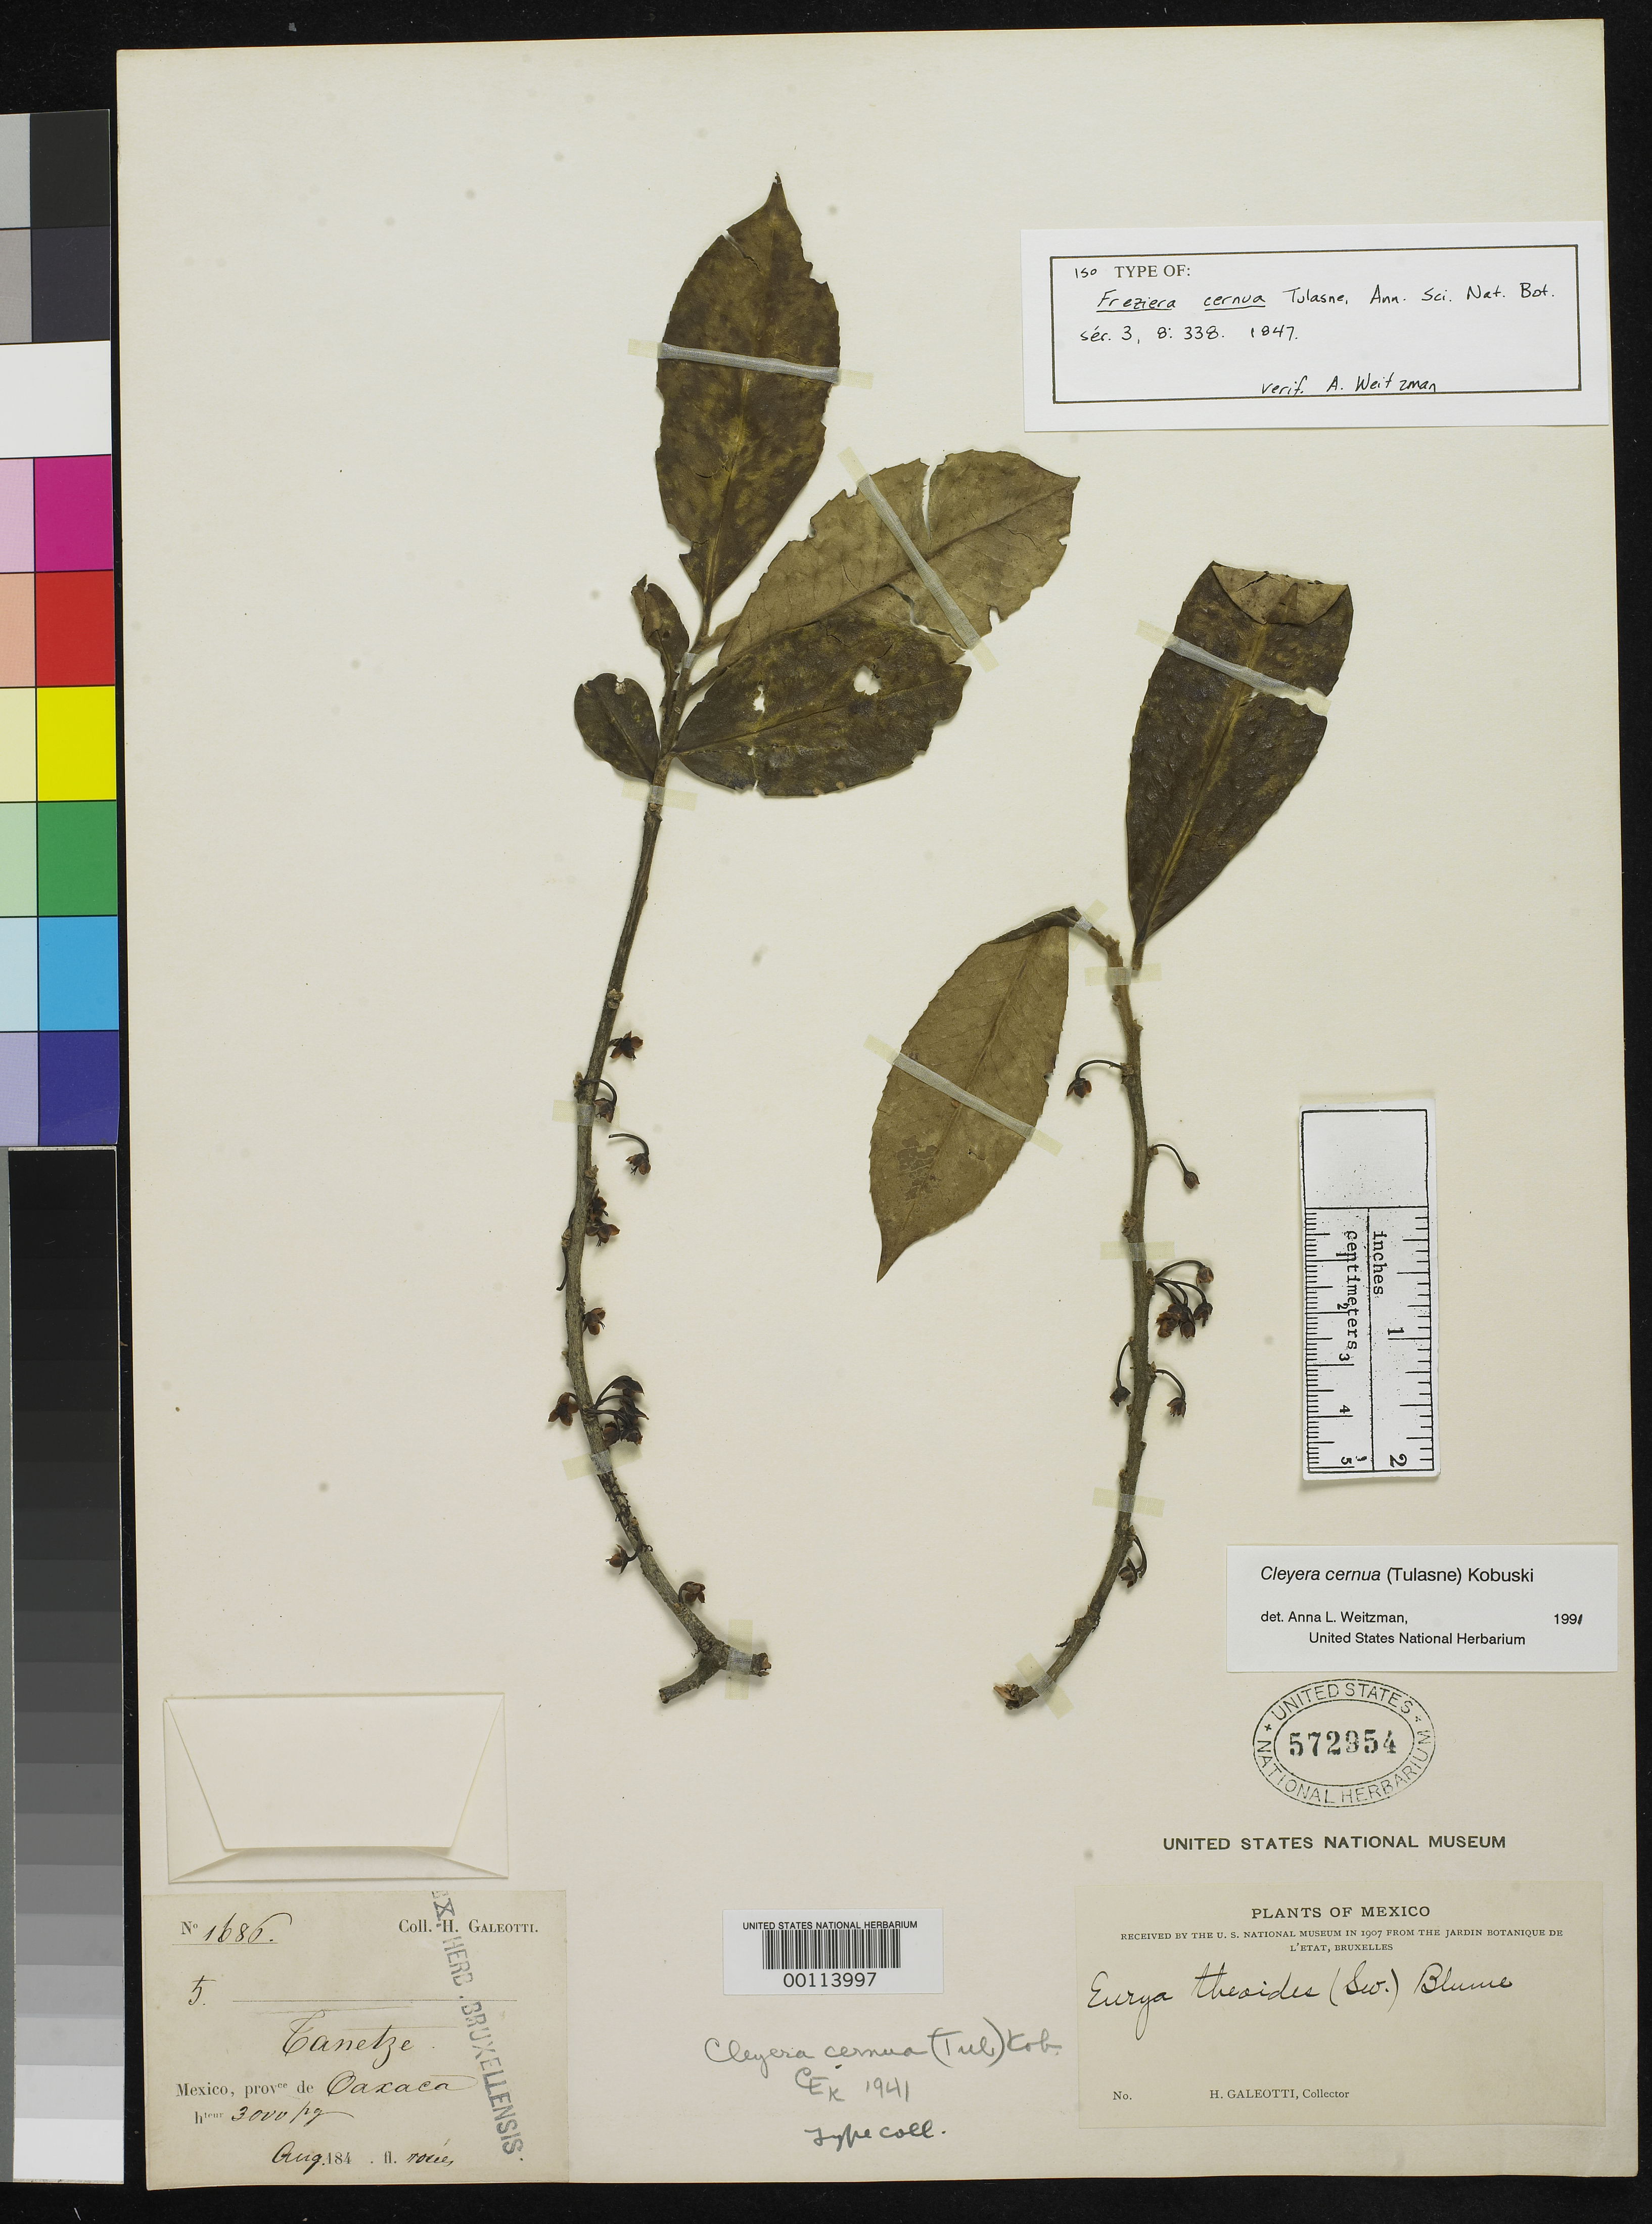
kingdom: Plantae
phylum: Tracheophyta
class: Magnoliopsida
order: Ericales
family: Pentaphylacaceae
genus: Freziera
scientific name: Freziera cernua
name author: Tul.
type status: Type Collection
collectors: H. G. Galeotti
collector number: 1686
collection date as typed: Aug 184-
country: Mexico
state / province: Oaxaca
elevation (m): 914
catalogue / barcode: US 572954